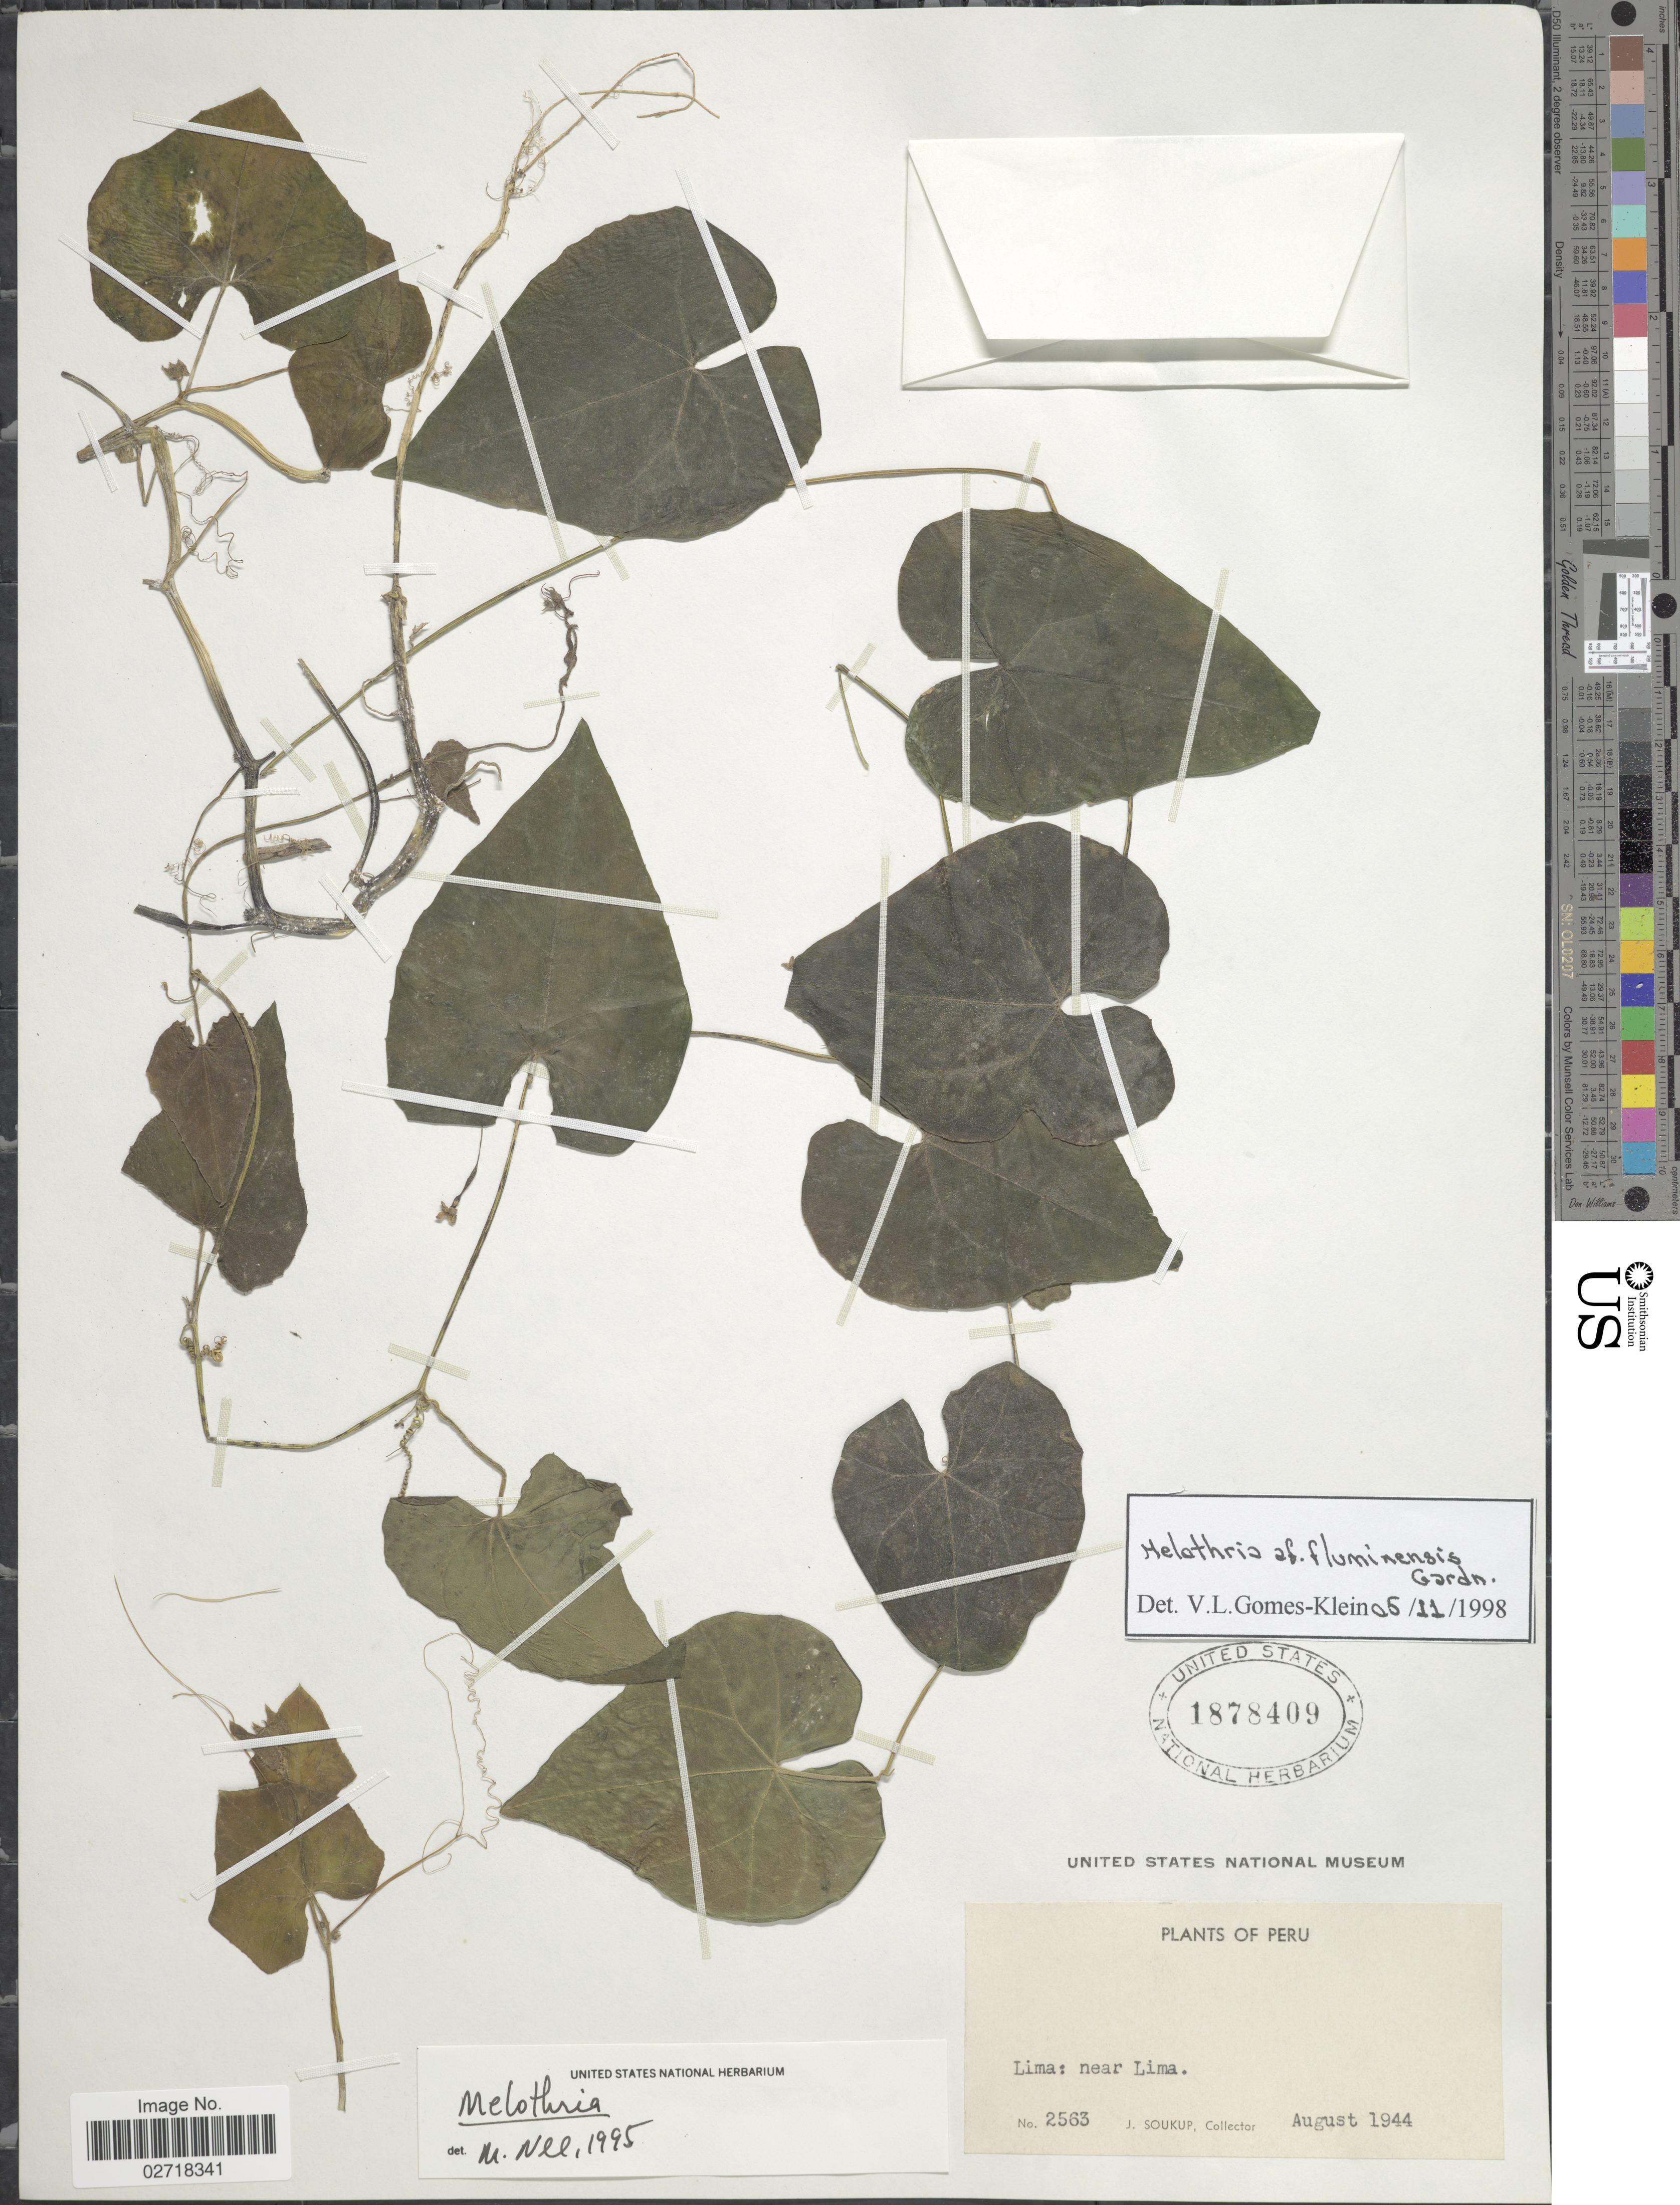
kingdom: Plantae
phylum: Tracheophyta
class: Magnoliopsida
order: Cucurbitales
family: Cucurbitaceae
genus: Melothria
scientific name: Melothria pendula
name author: L.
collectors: J. J. Soukup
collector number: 2563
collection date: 1944-08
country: Peru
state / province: Lima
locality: Near Lima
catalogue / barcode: US 1878409